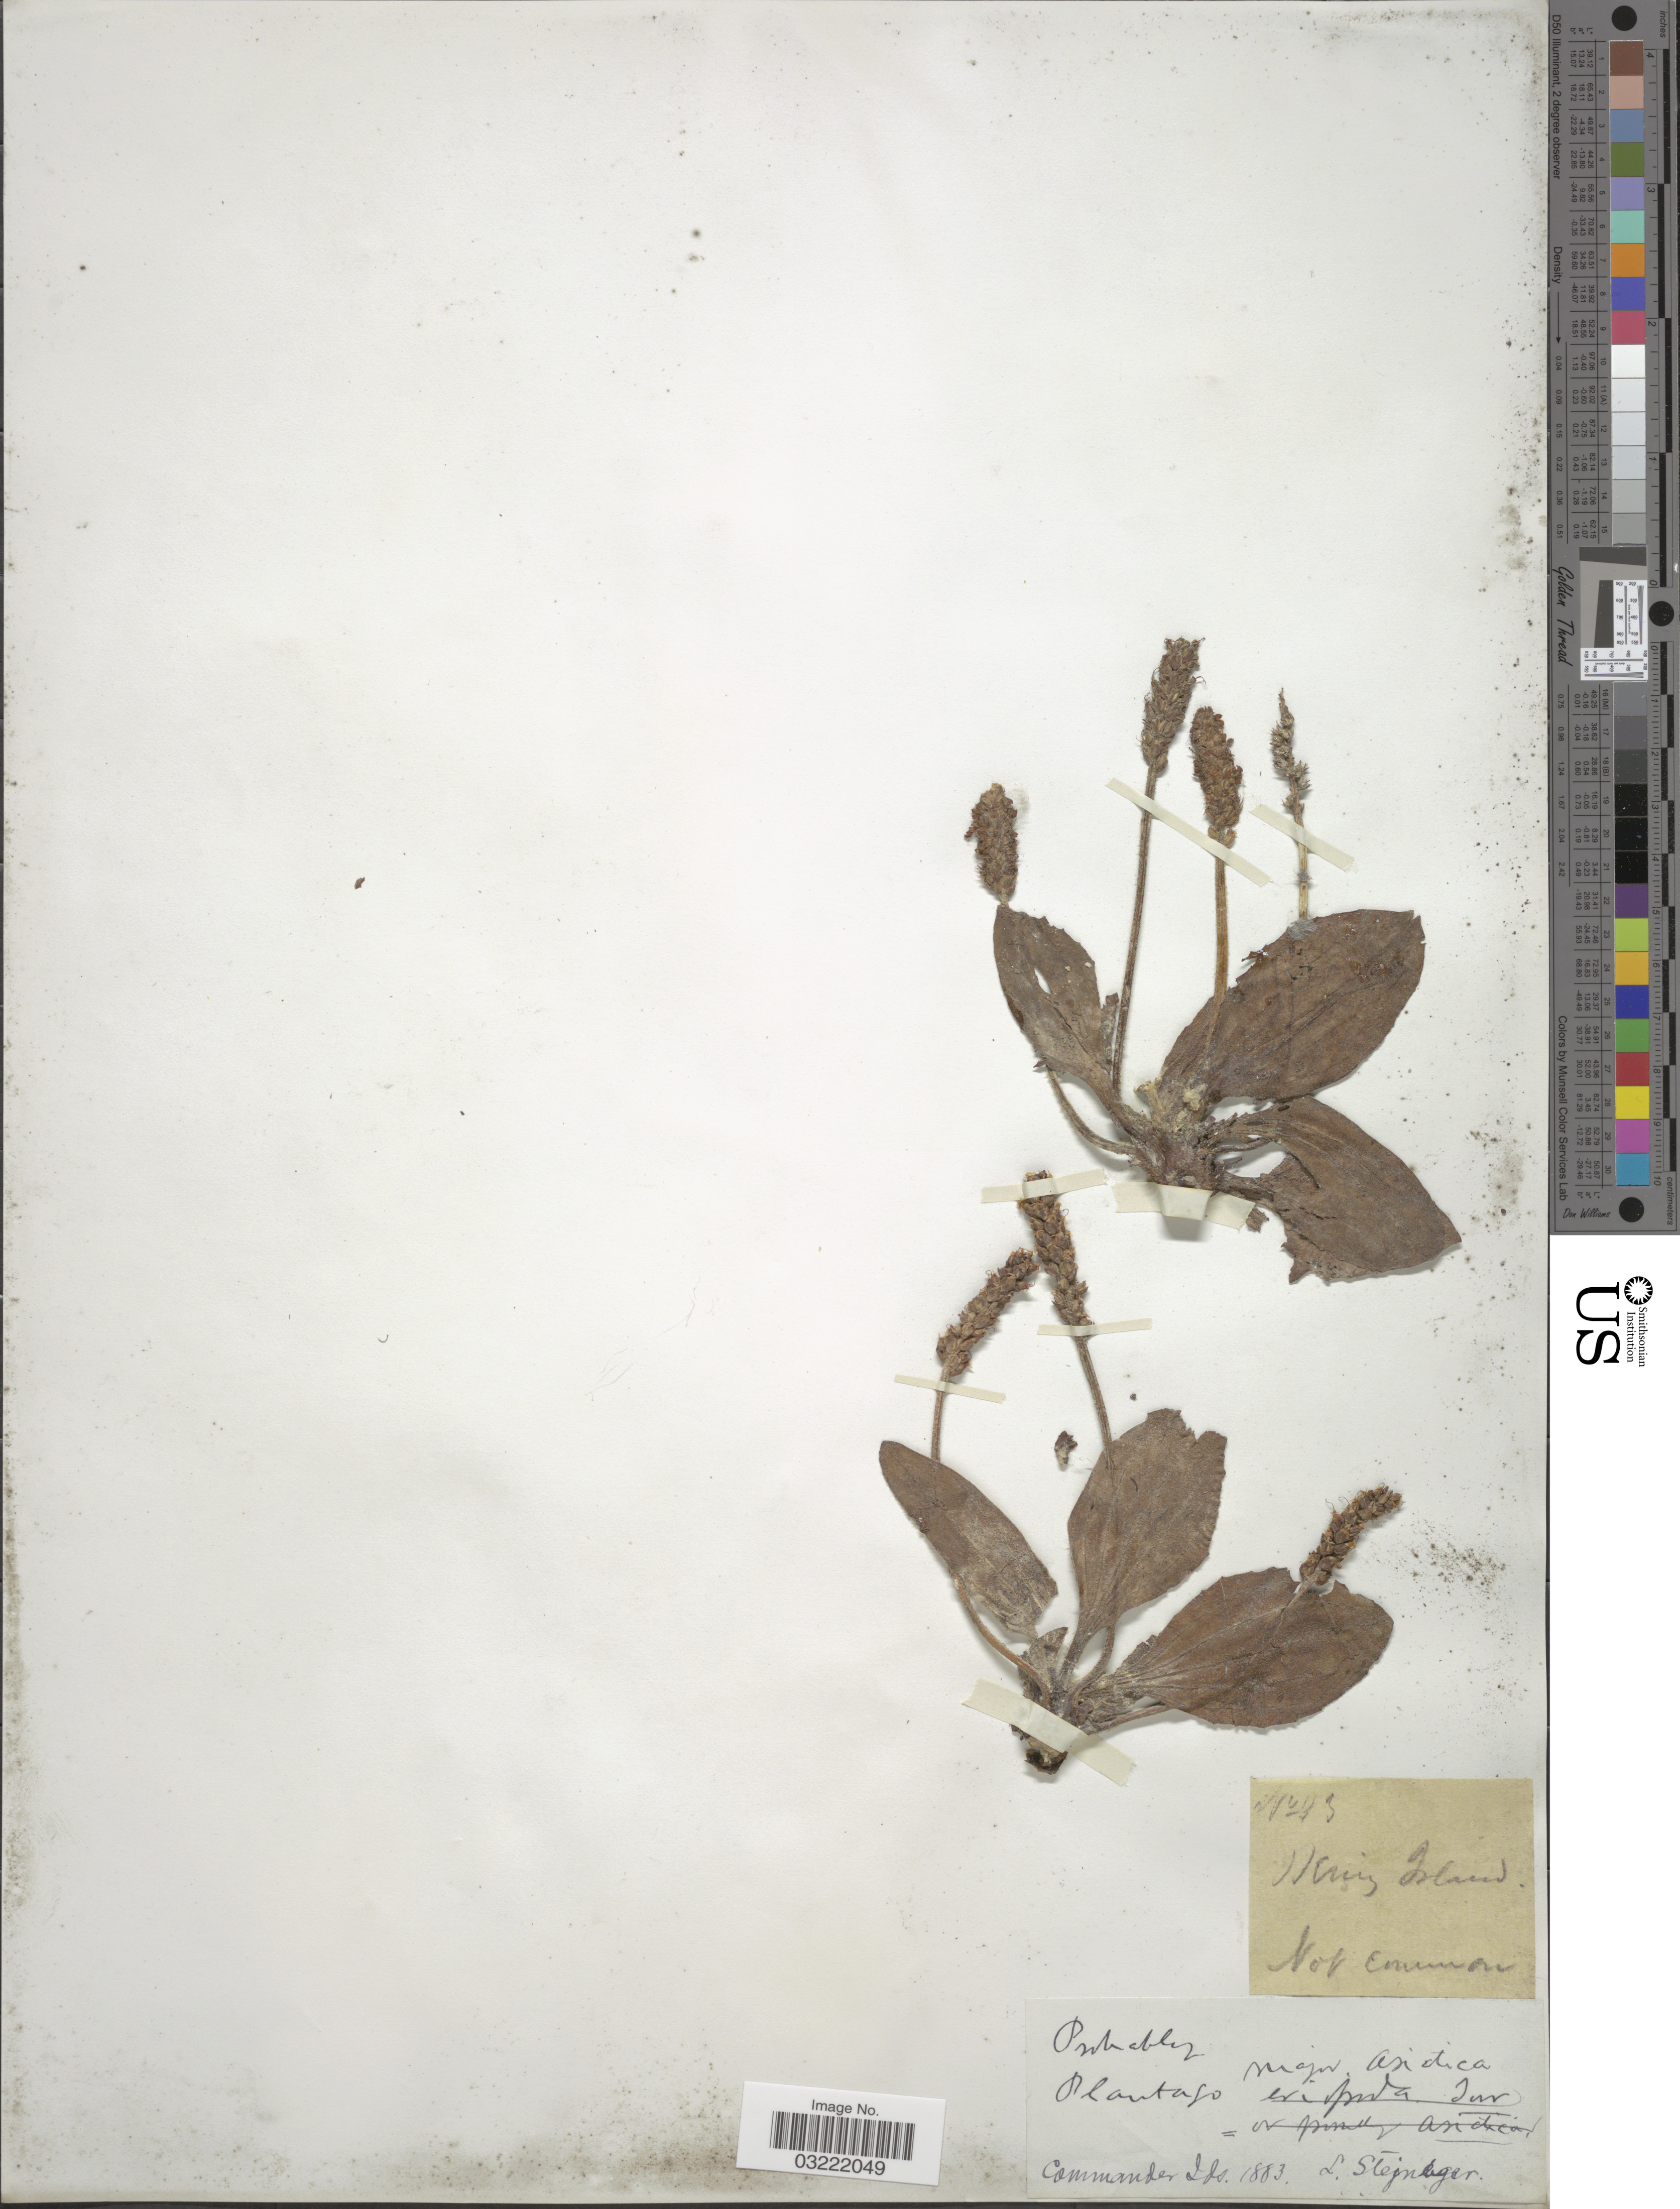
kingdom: Plantae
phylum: Tracheophyta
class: Magnoliopsida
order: Lamiales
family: Plantaginaceae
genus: Plantago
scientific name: Plantago camtschatica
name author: Link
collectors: L. Stejneger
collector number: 43*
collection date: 1883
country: Russian Federation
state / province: Kamchatka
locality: Bering Island. Commander Ids.